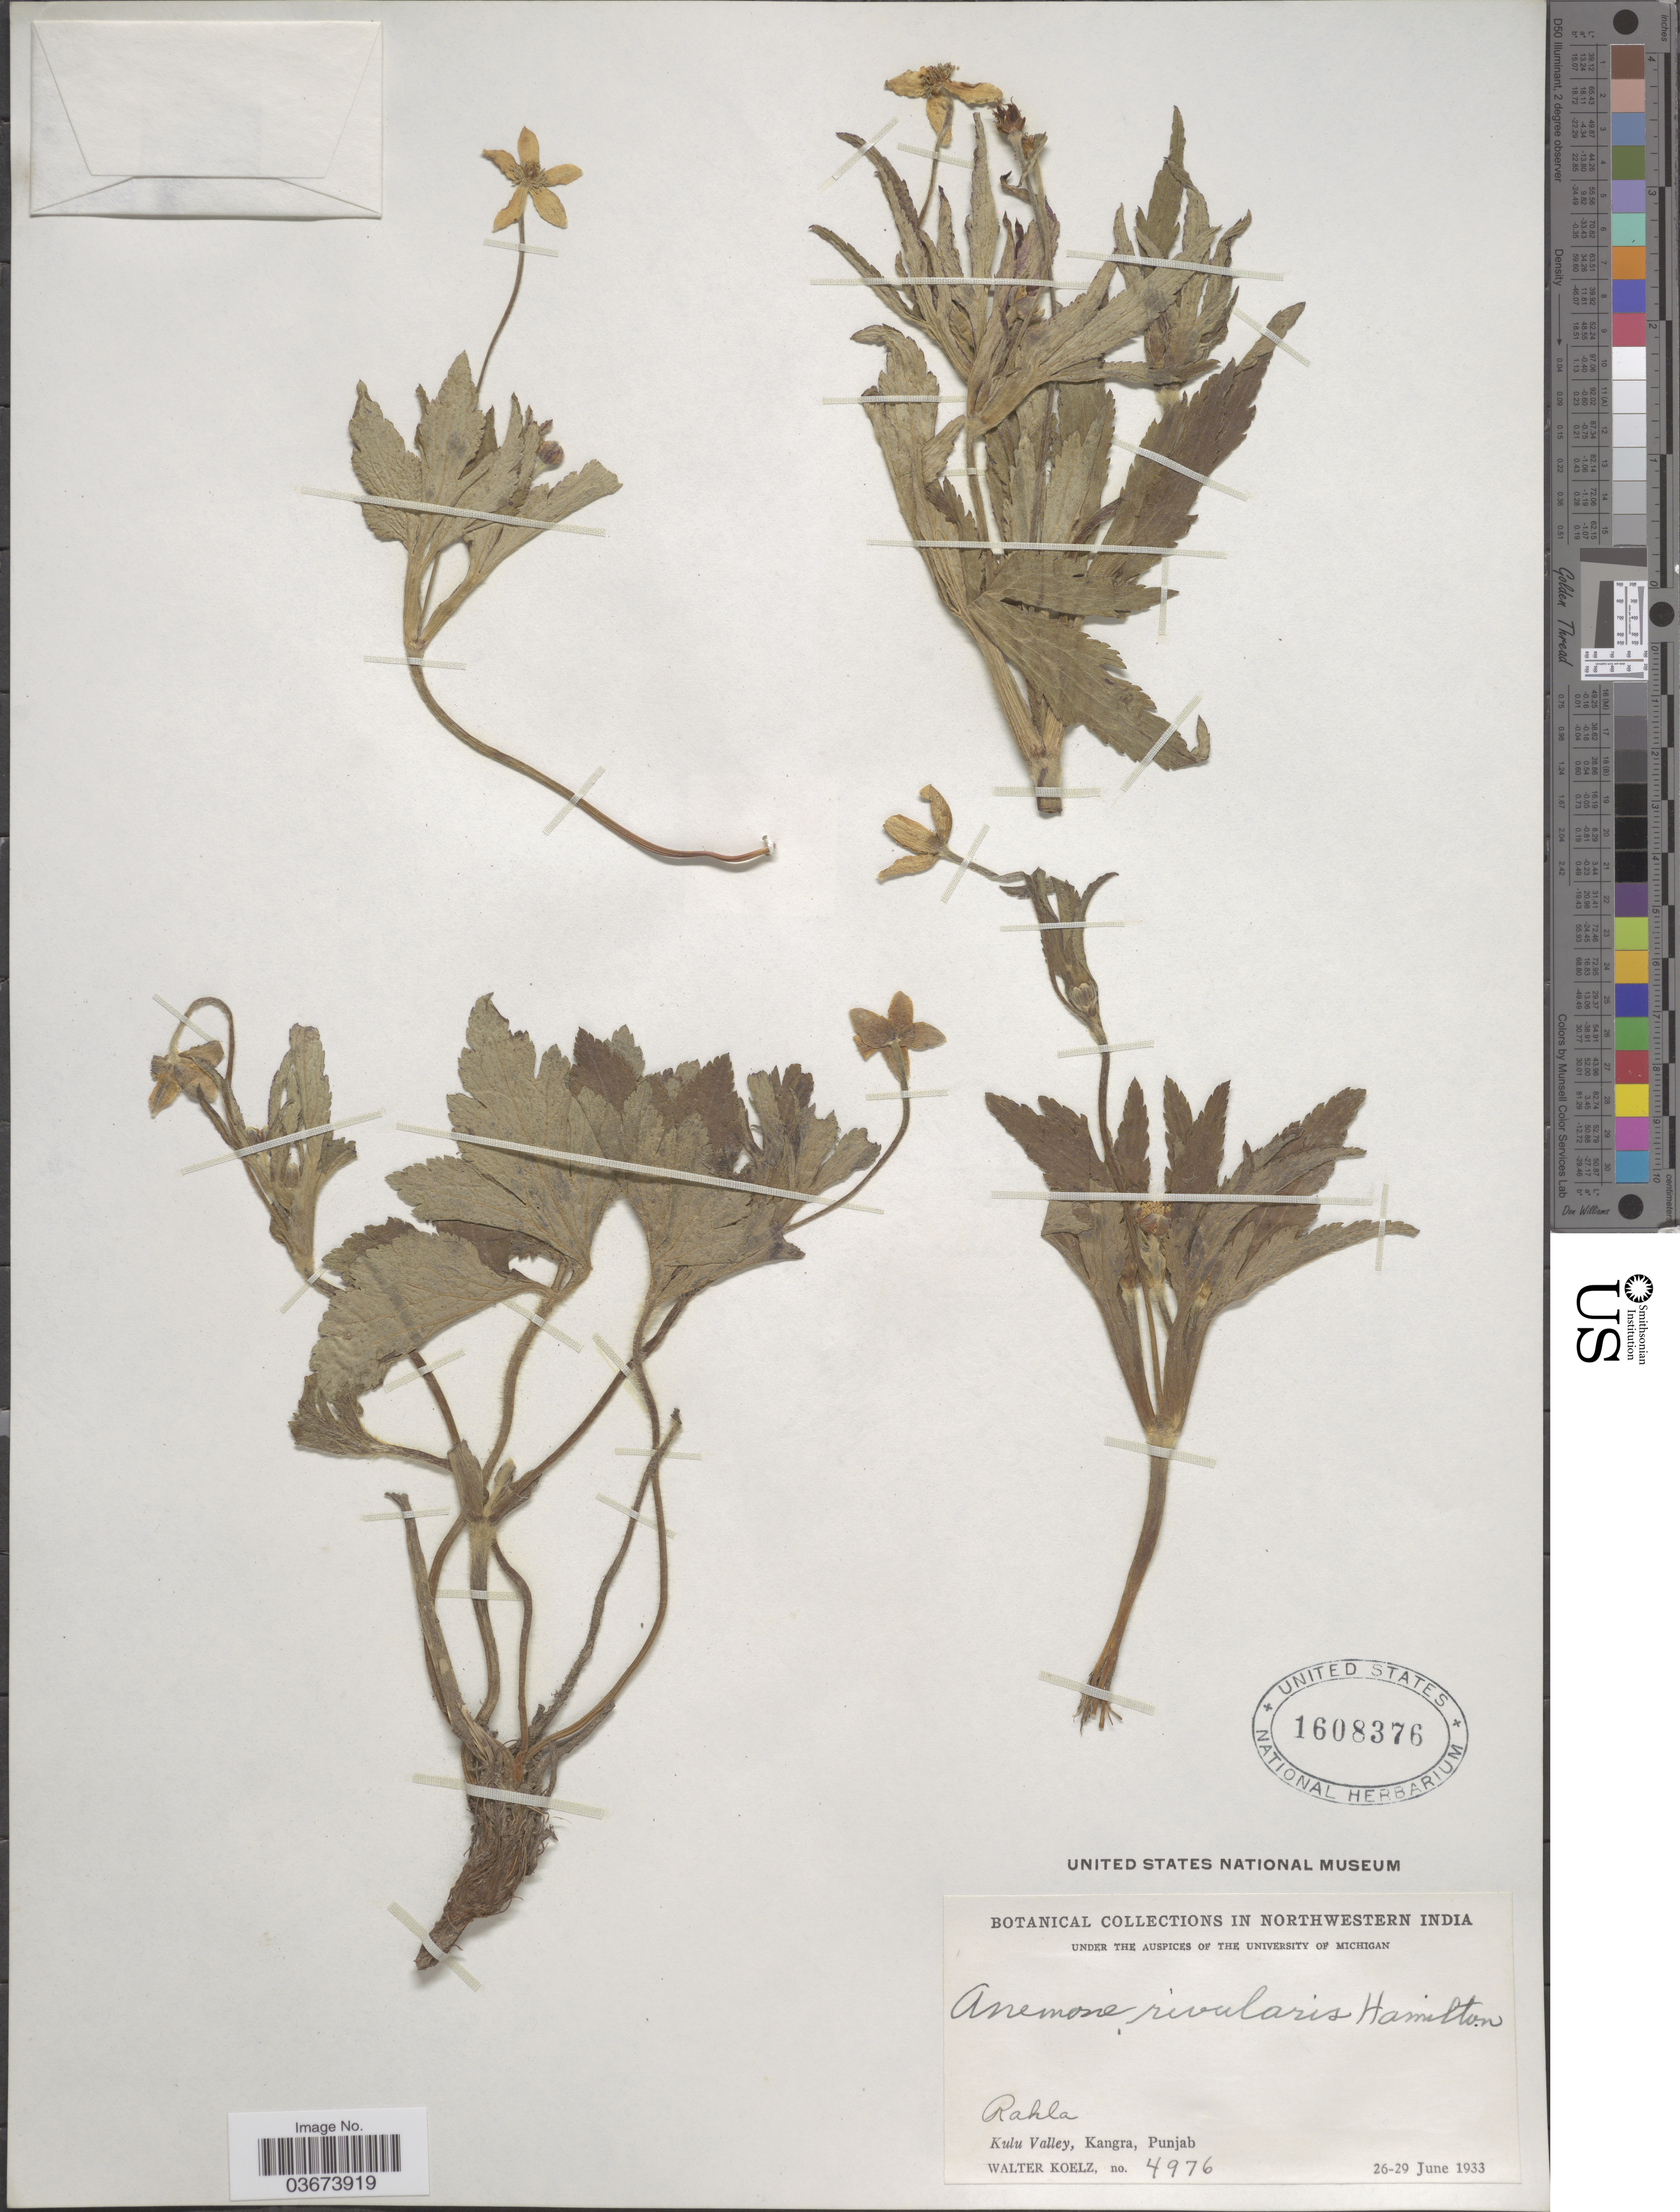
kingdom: Plantae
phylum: Tracheophyta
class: Magnoliopsida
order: Ranunculales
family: Ranunculaceae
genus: Anemone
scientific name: Anemone rivularis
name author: Buch.-Ham. ex DC.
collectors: W. N. Koelz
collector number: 4976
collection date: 1933-06-26/1933-06-29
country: India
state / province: Punjab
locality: Northwestern India. Rahla. Kulu Valley, Kangra.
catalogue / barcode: US 1608376